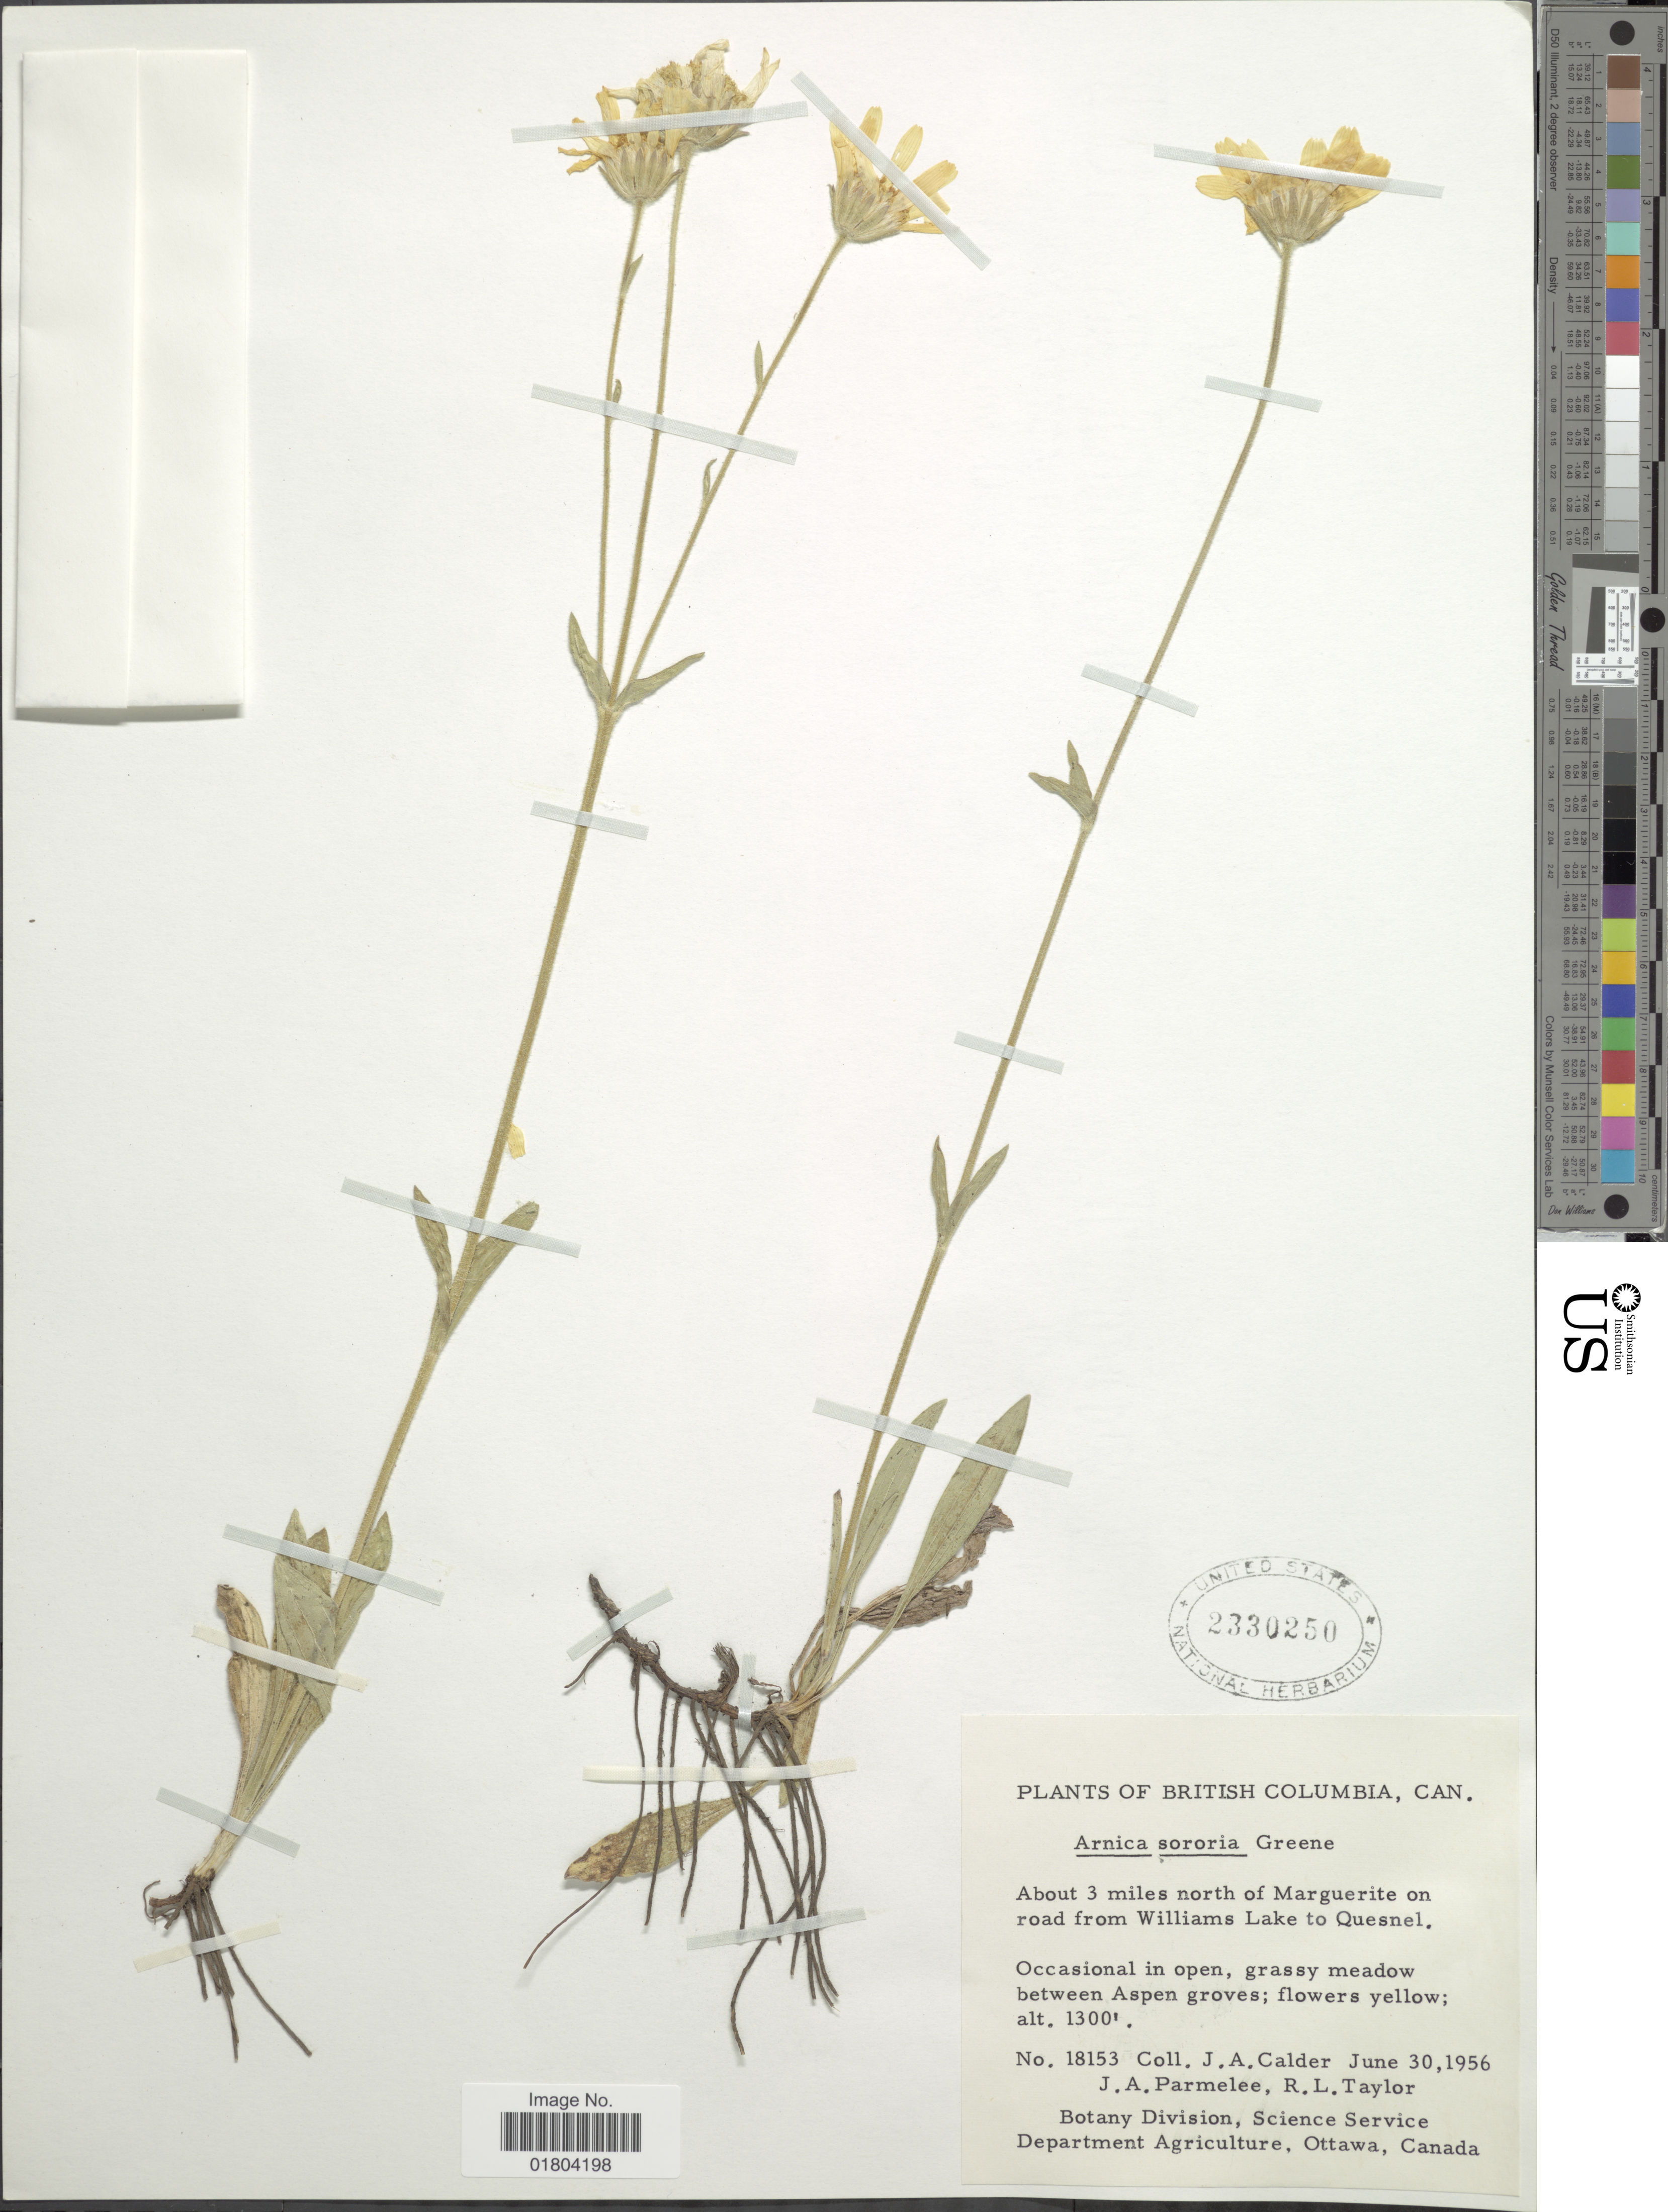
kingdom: Plantae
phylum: Tracheophyta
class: Magnoliopsida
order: Asterales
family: Asteraceae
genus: Arnica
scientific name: Arnica sororia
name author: Greene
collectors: J. A. Calder, J. A. Parmelee & R. Taylor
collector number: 18153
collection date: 1956-06-30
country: Canada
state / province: British Columbia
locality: About 3 miles north of Marguerite on road from Williams Lake to Quesnel. Occasional in open, grassy meadow between Aspen groves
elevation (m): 396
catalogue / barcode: US 2330250